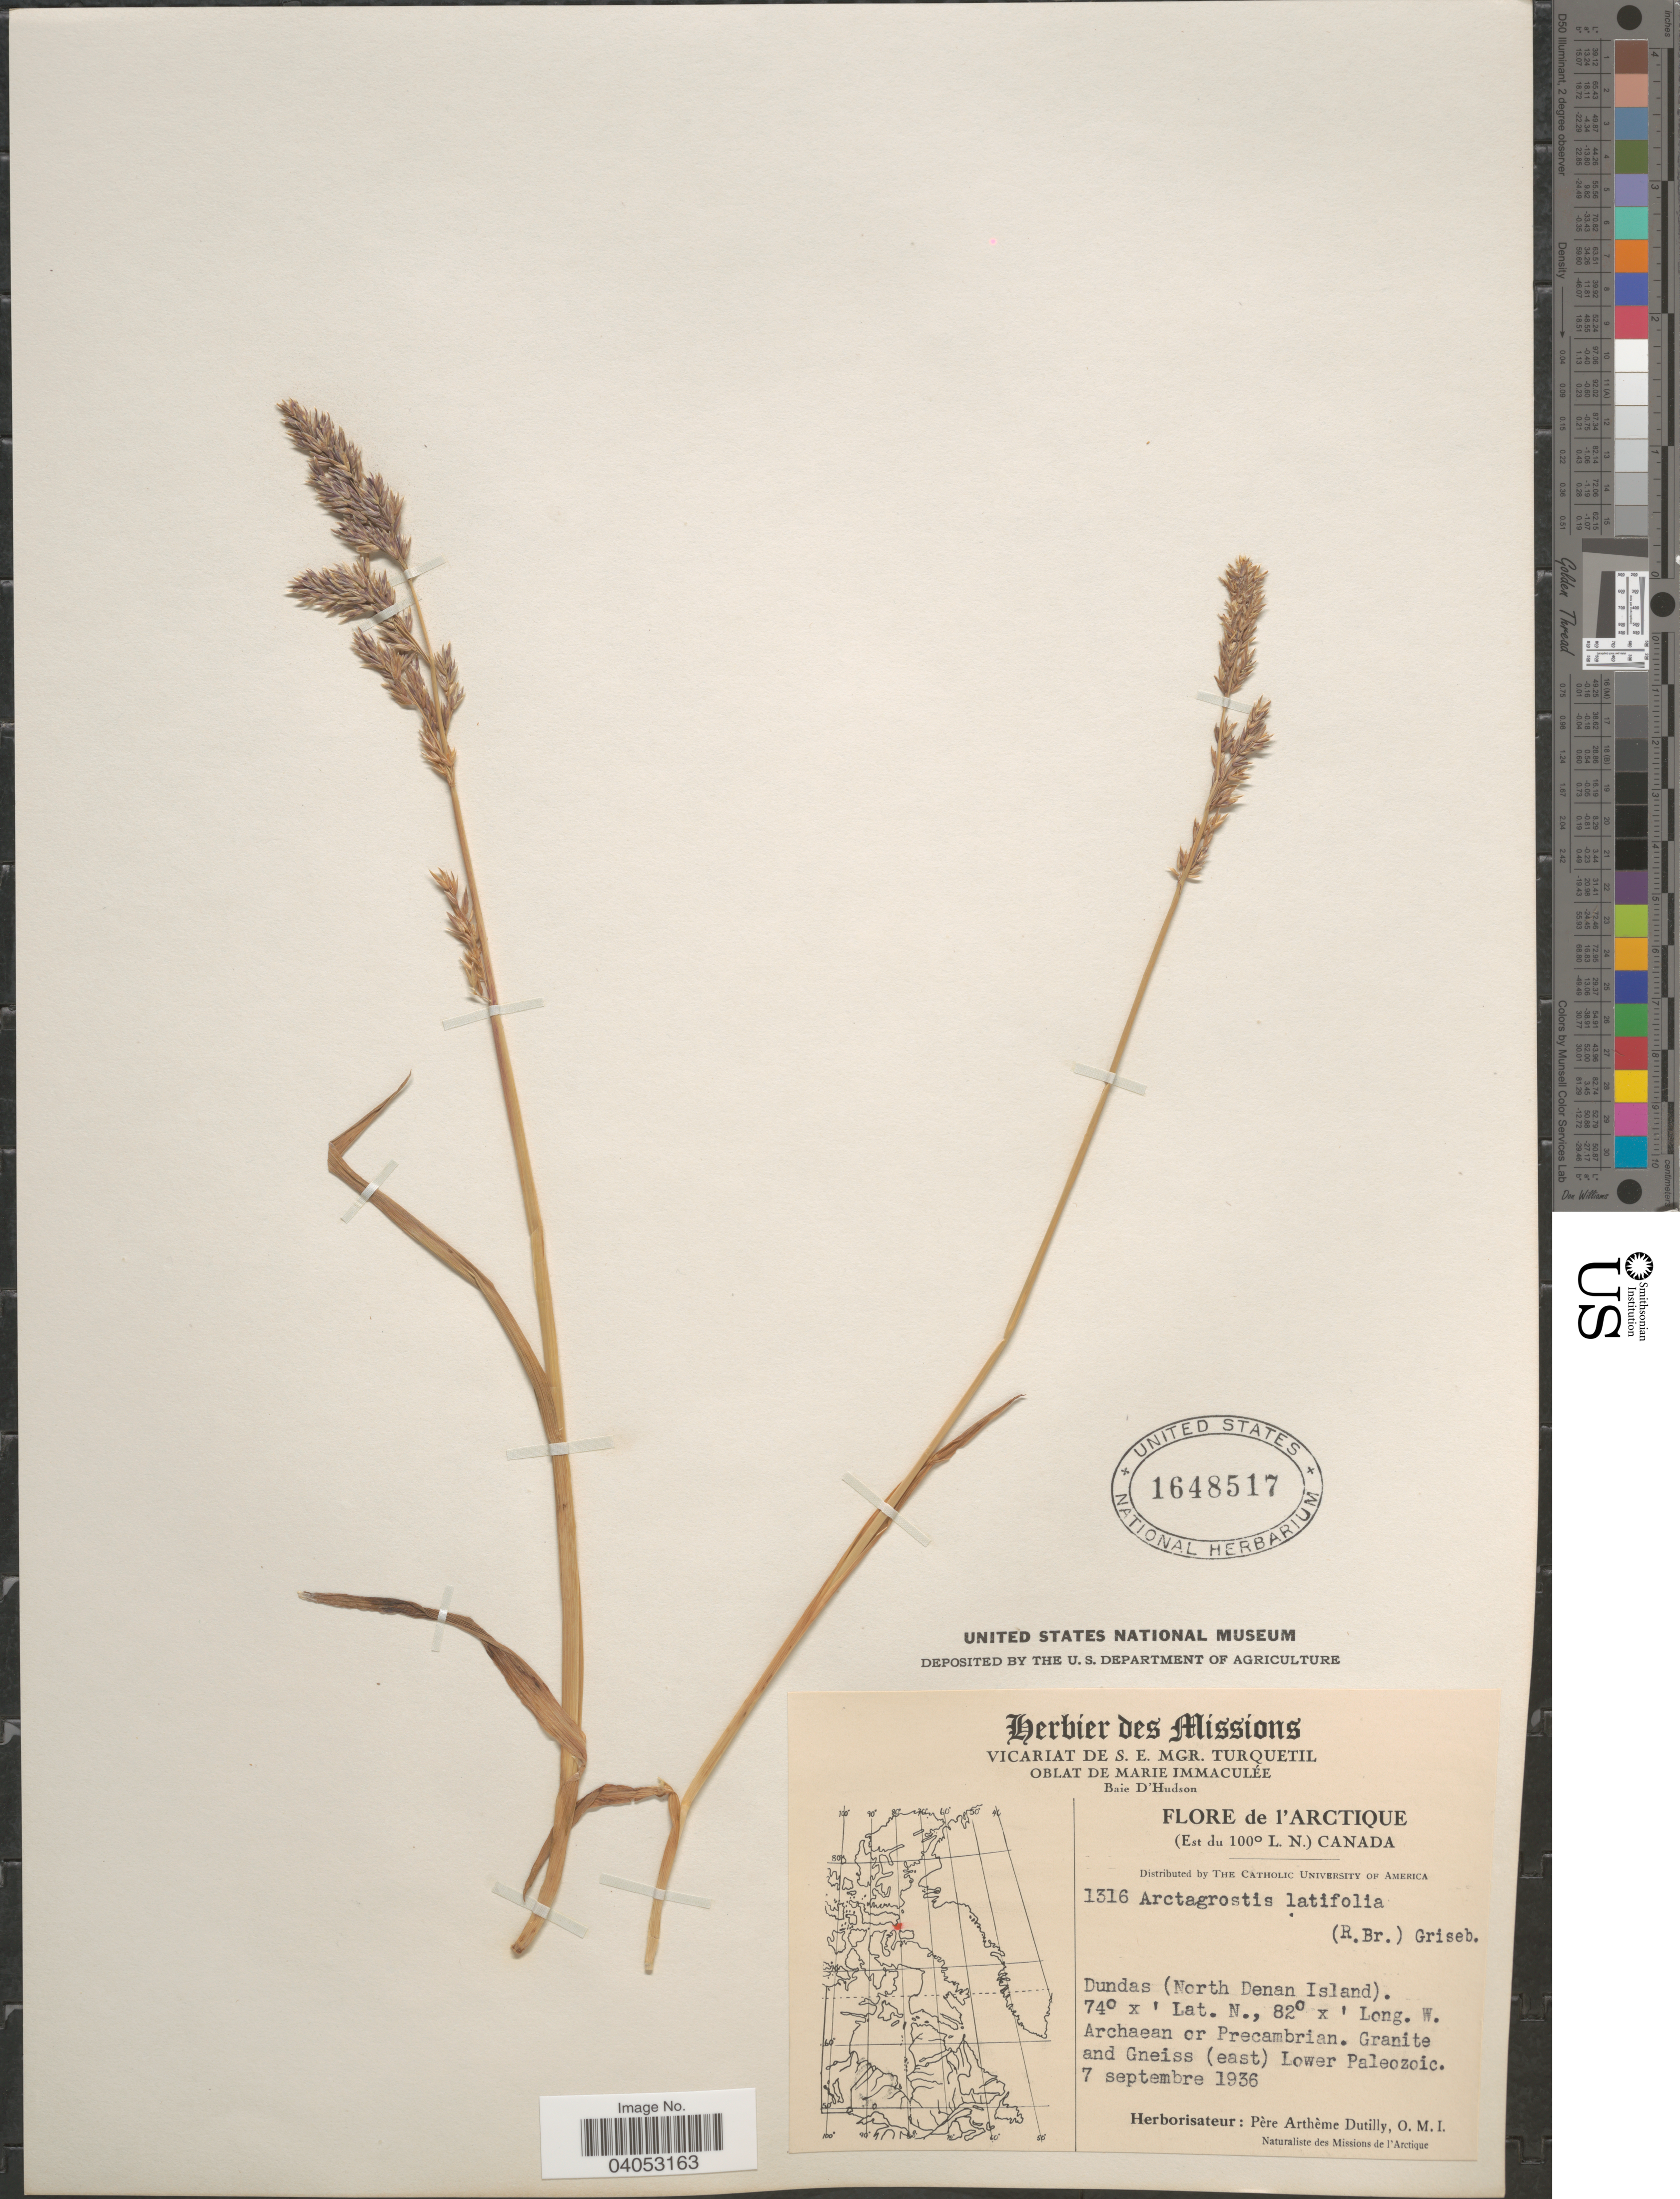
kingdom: Plantae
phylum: Tracheophyta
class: Liliopsida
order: Poales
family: Poaceae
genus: Arctagrostis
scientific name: Arctagrostis latifolia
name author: (R. Br.) Griseb.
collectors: P. Dutilly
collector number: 1316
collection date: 1936-09-07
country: Canada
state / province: Ontario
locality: L'Arctique. (Est du 100º L. N.). Dundas (North Denan Island). Gneiss (east) Lower Paleozoic.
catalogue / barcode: US 1648517